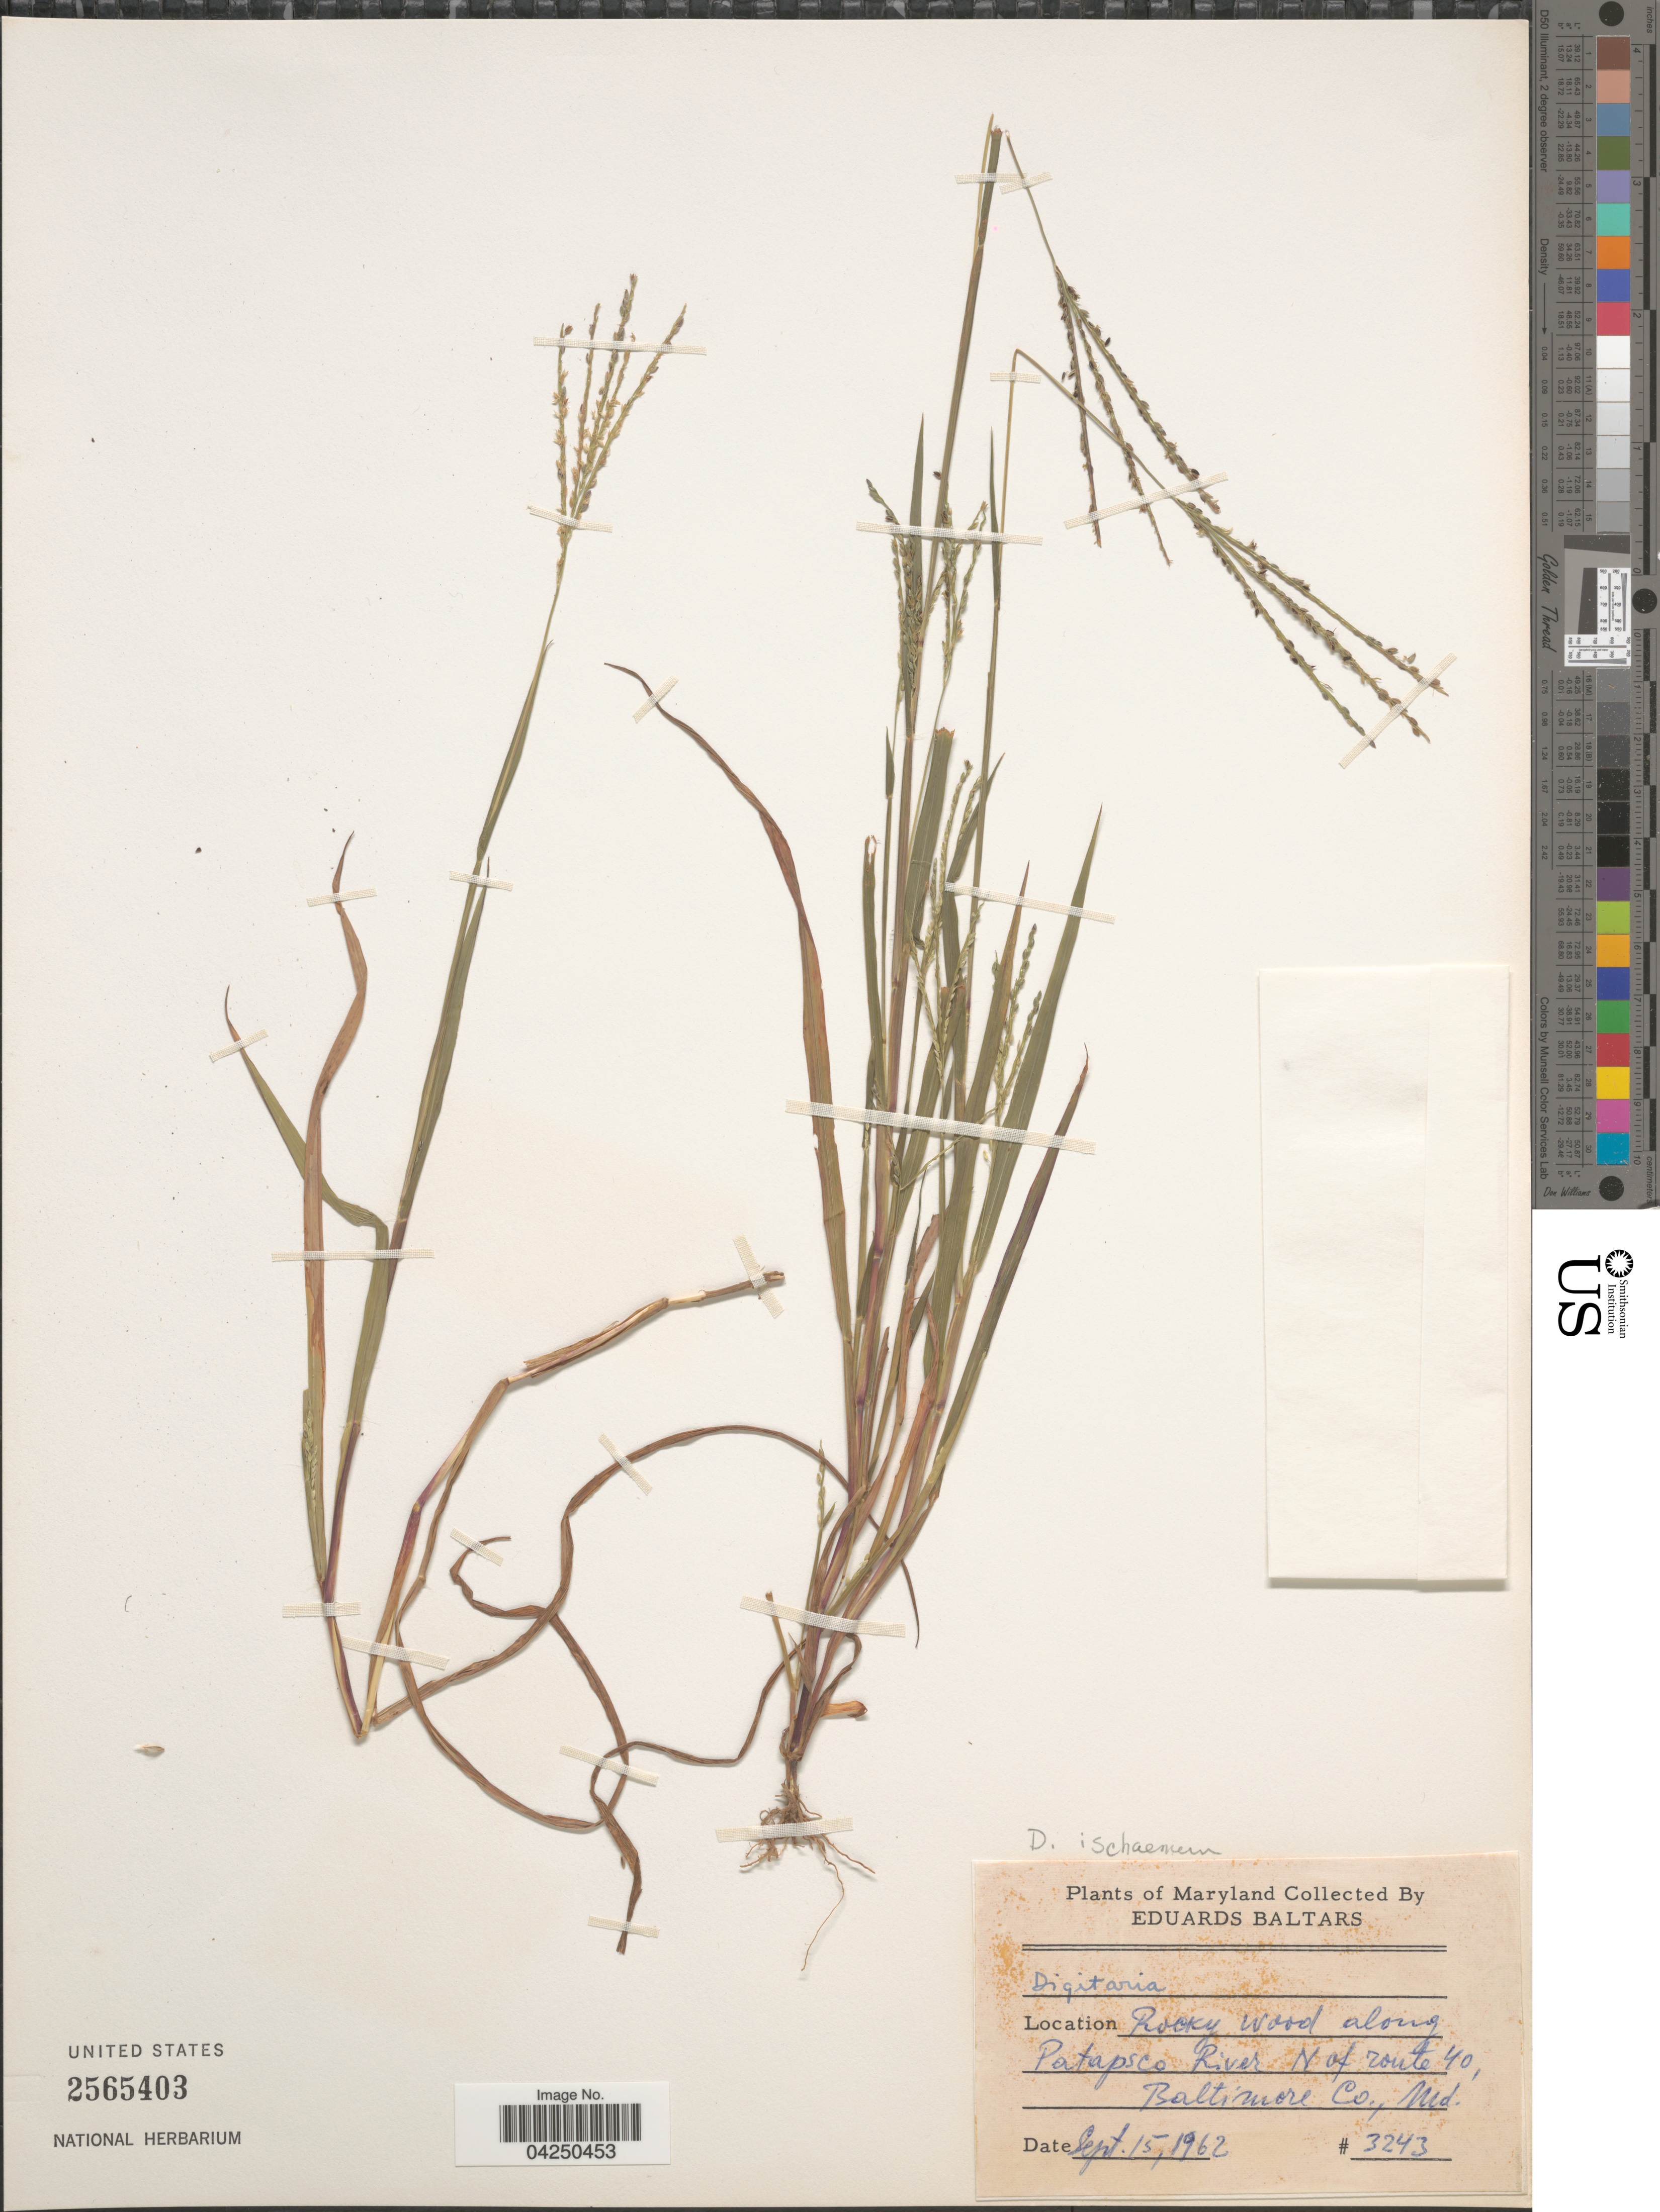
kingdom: Plantae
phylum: Tracheophyta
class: Liliopsida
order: Poales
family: Poaceae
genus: Digitaria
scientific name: Digitaria sp.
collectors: E. Baltars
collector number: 3243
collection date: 1962-09-15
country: United States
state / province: Maryland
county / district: Baltimore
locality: Rocky Wood along Patapsco River N of route 40, Baltimore Co.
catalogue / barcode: US 2565403